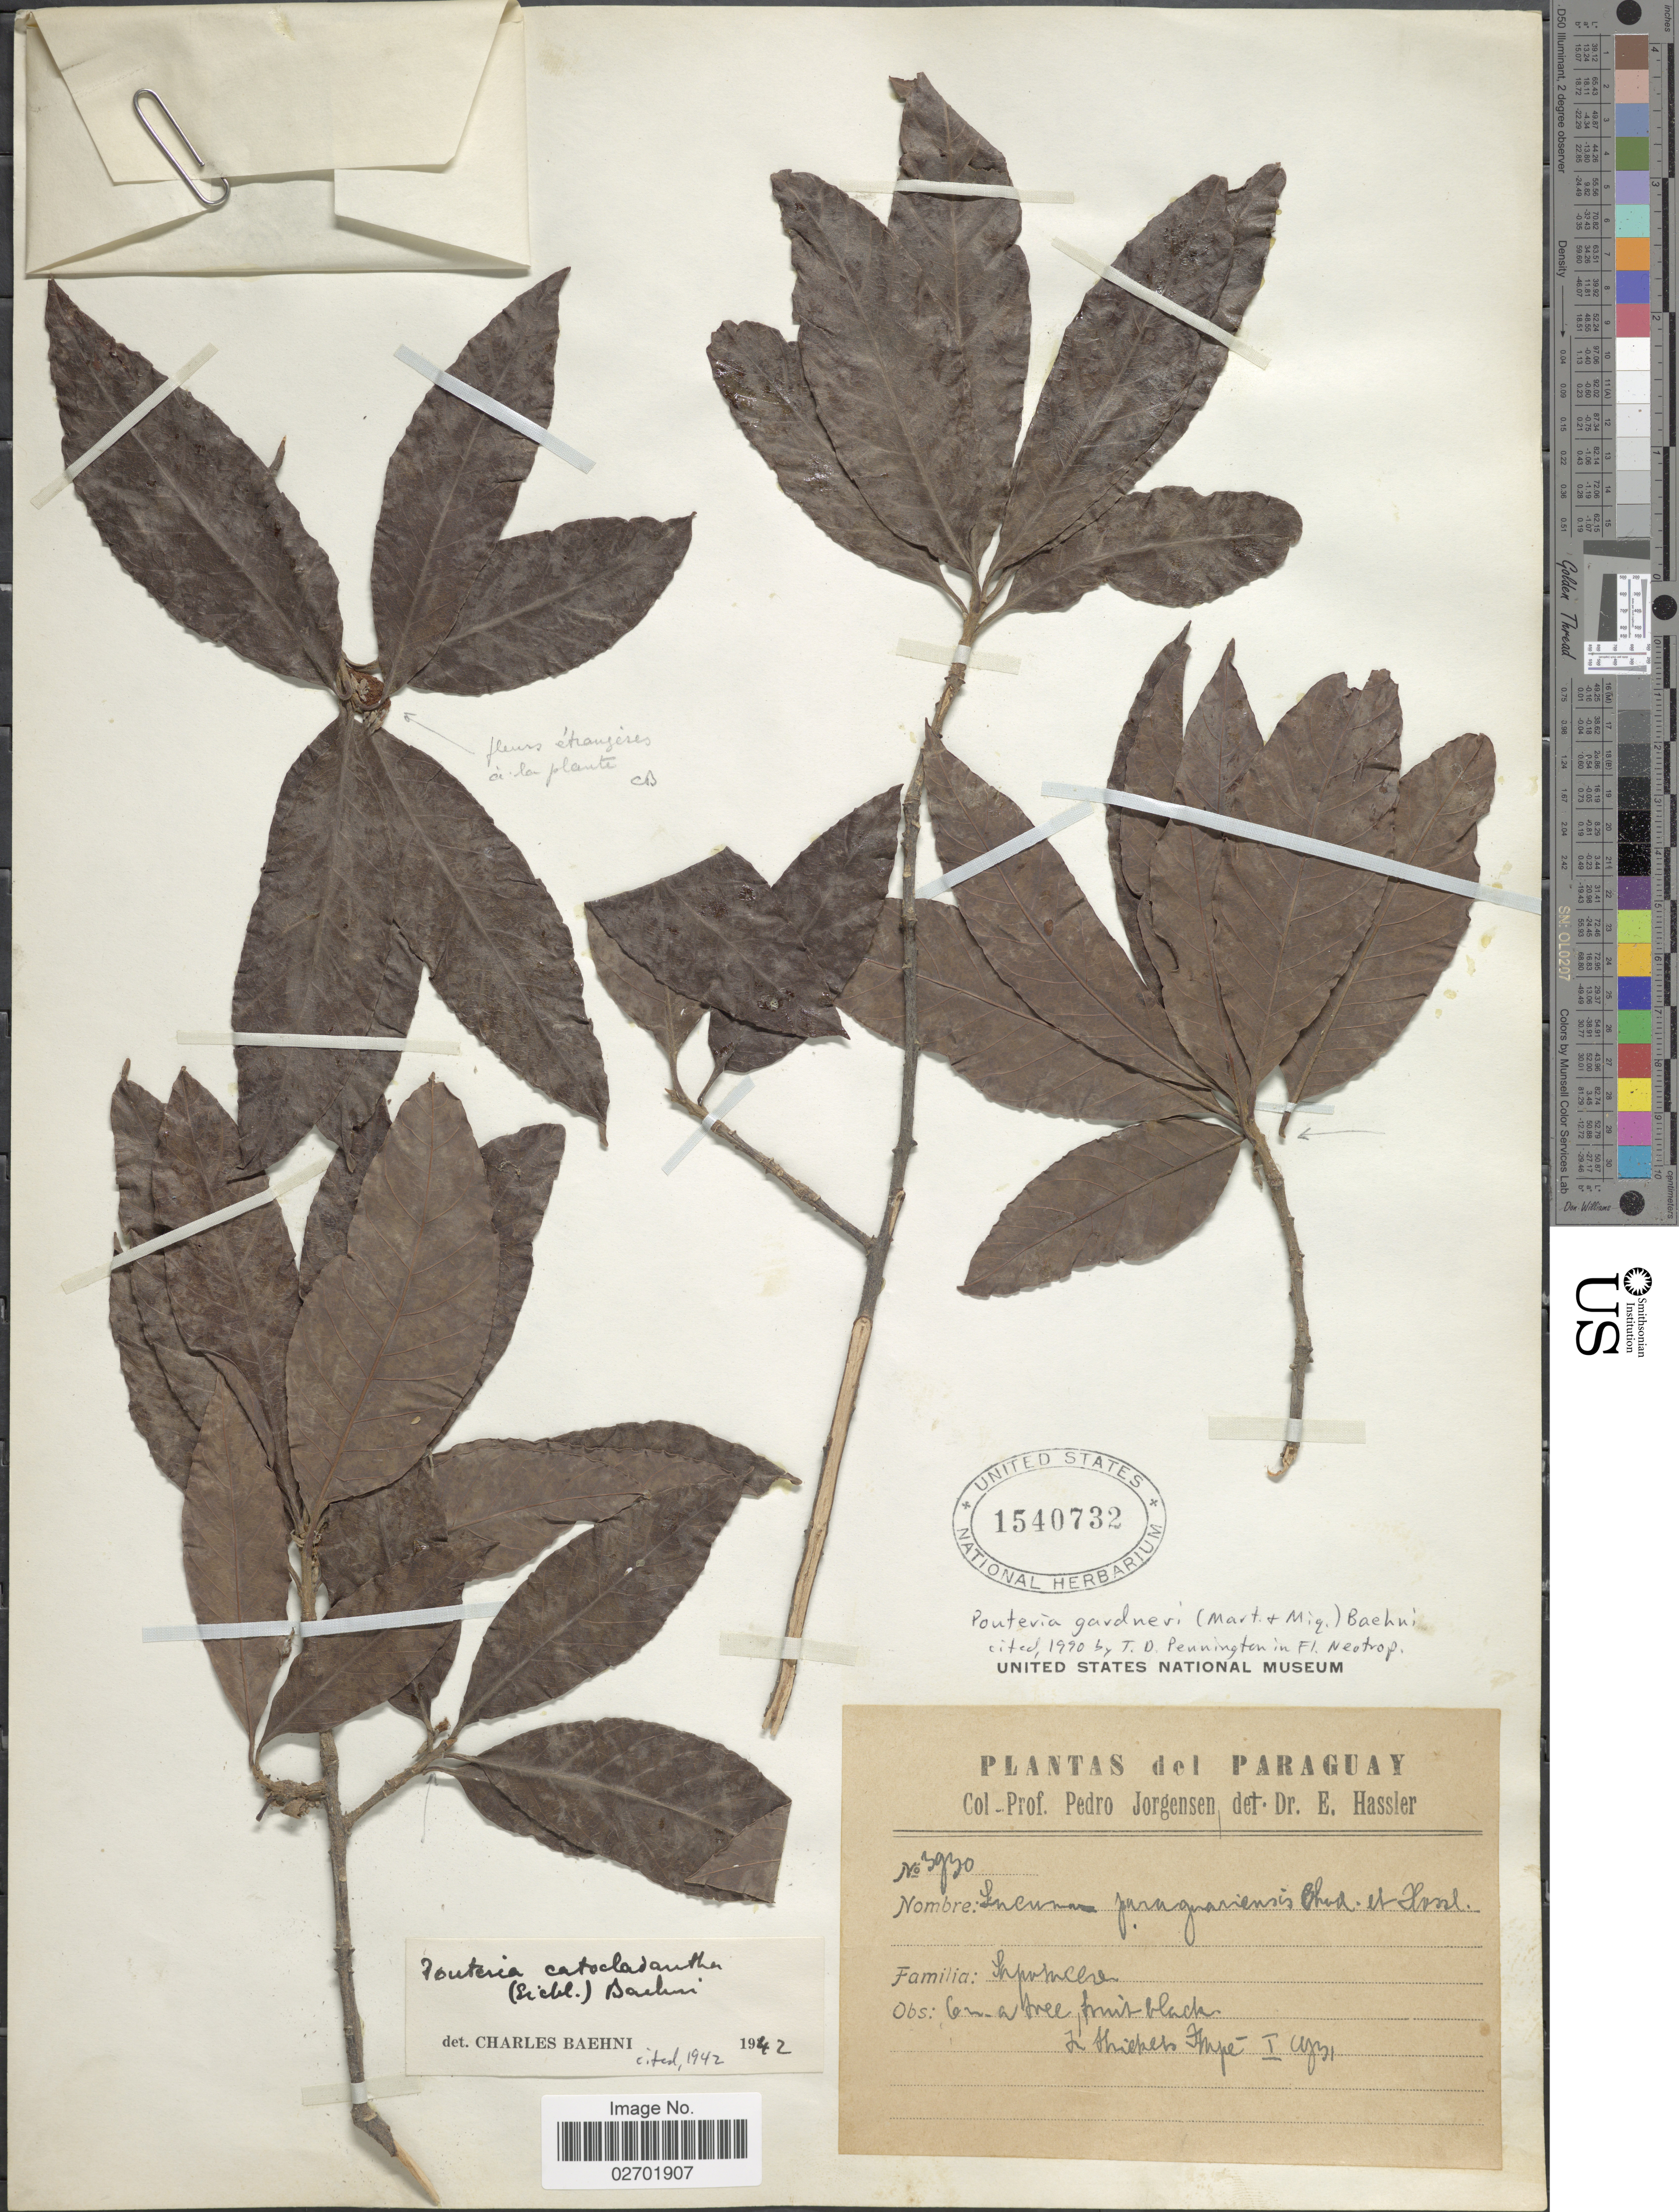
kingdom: Plantae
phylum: Tracheophyta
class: Magnoliopsida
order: Ericales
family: Sapotaceae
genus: Pouteria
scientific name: Pouteria gardneri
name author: (Mart. & Miq.) Baehni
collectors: P. Jörgensen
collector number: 3930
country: Paraguay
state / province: Guaira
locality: In thickets Itape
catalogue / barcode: US 1540732